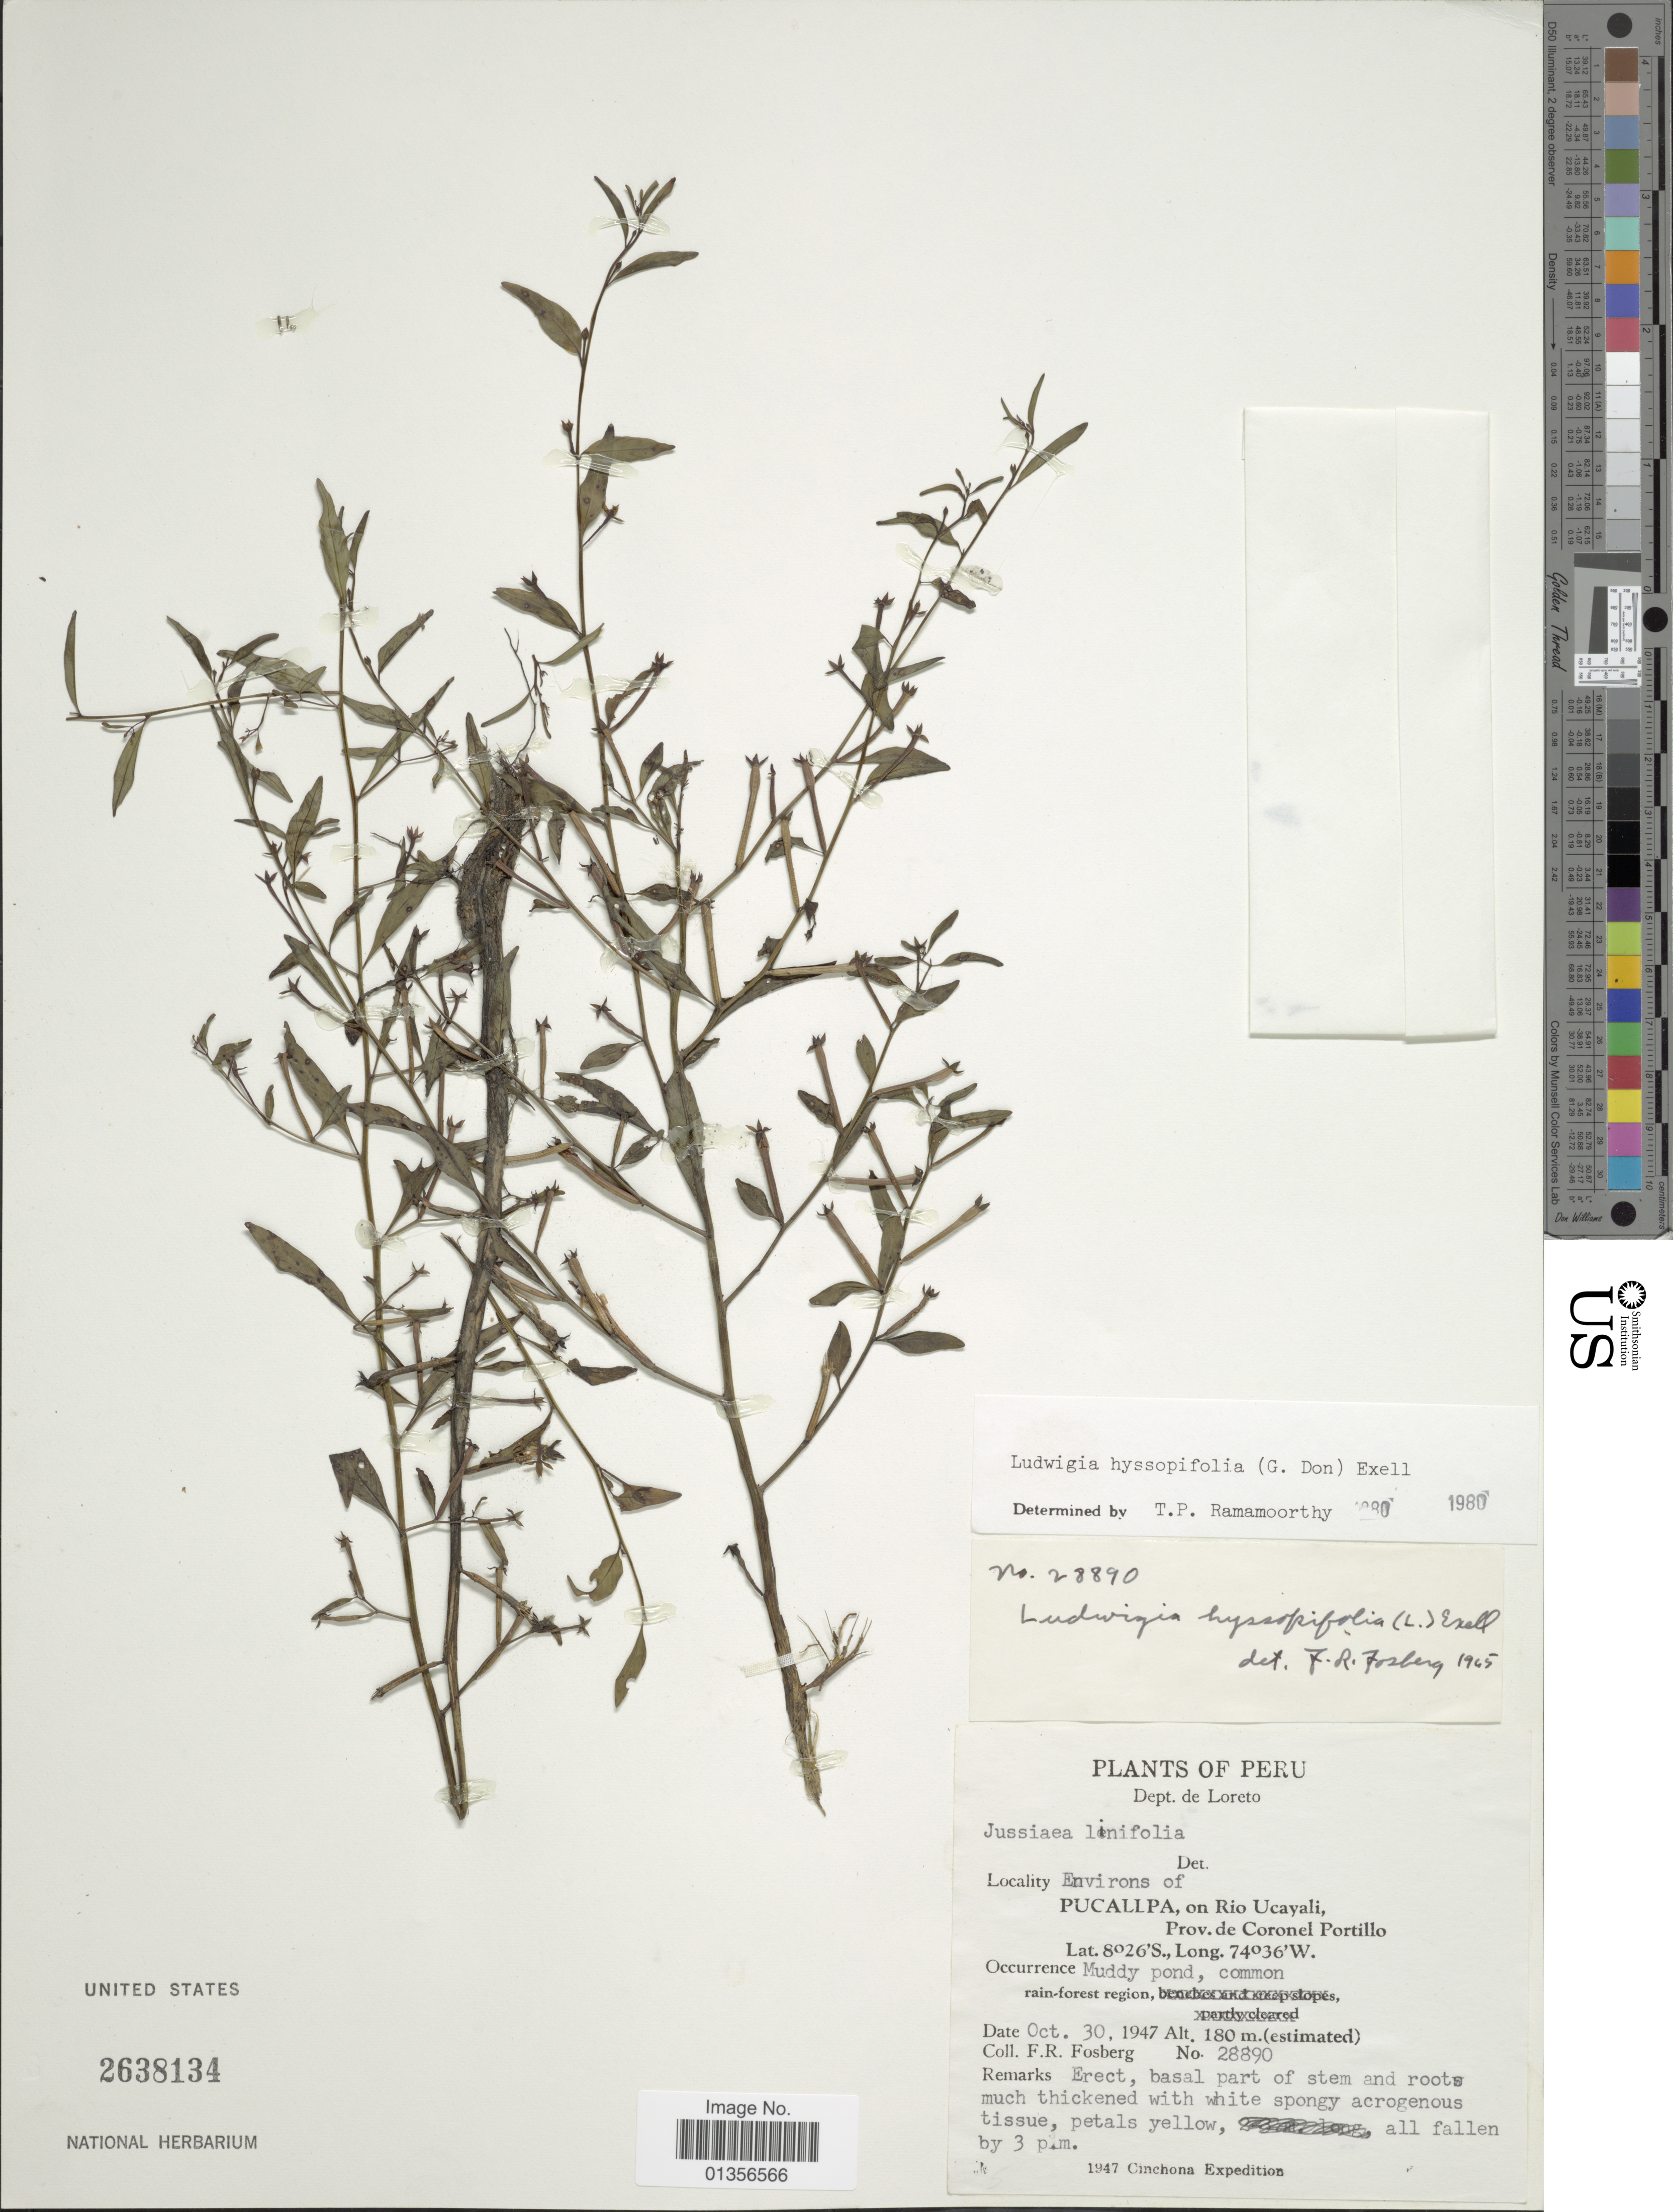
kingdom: Plantae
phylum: Tracheophyta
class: Magnoliopsida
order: Myrtales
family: Onagraceae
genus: Ludwigia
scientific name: Ludwigia hyssopifolia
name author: (G. Don) Exell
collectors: F. R. Fosberg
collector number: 28890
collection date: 1947-10-30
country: Peru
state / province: Loreto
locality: Environs of Pucallpa, on Rio Ucayali, Prov. de Coronel Portillo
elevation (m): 180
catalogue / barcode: US 2638134